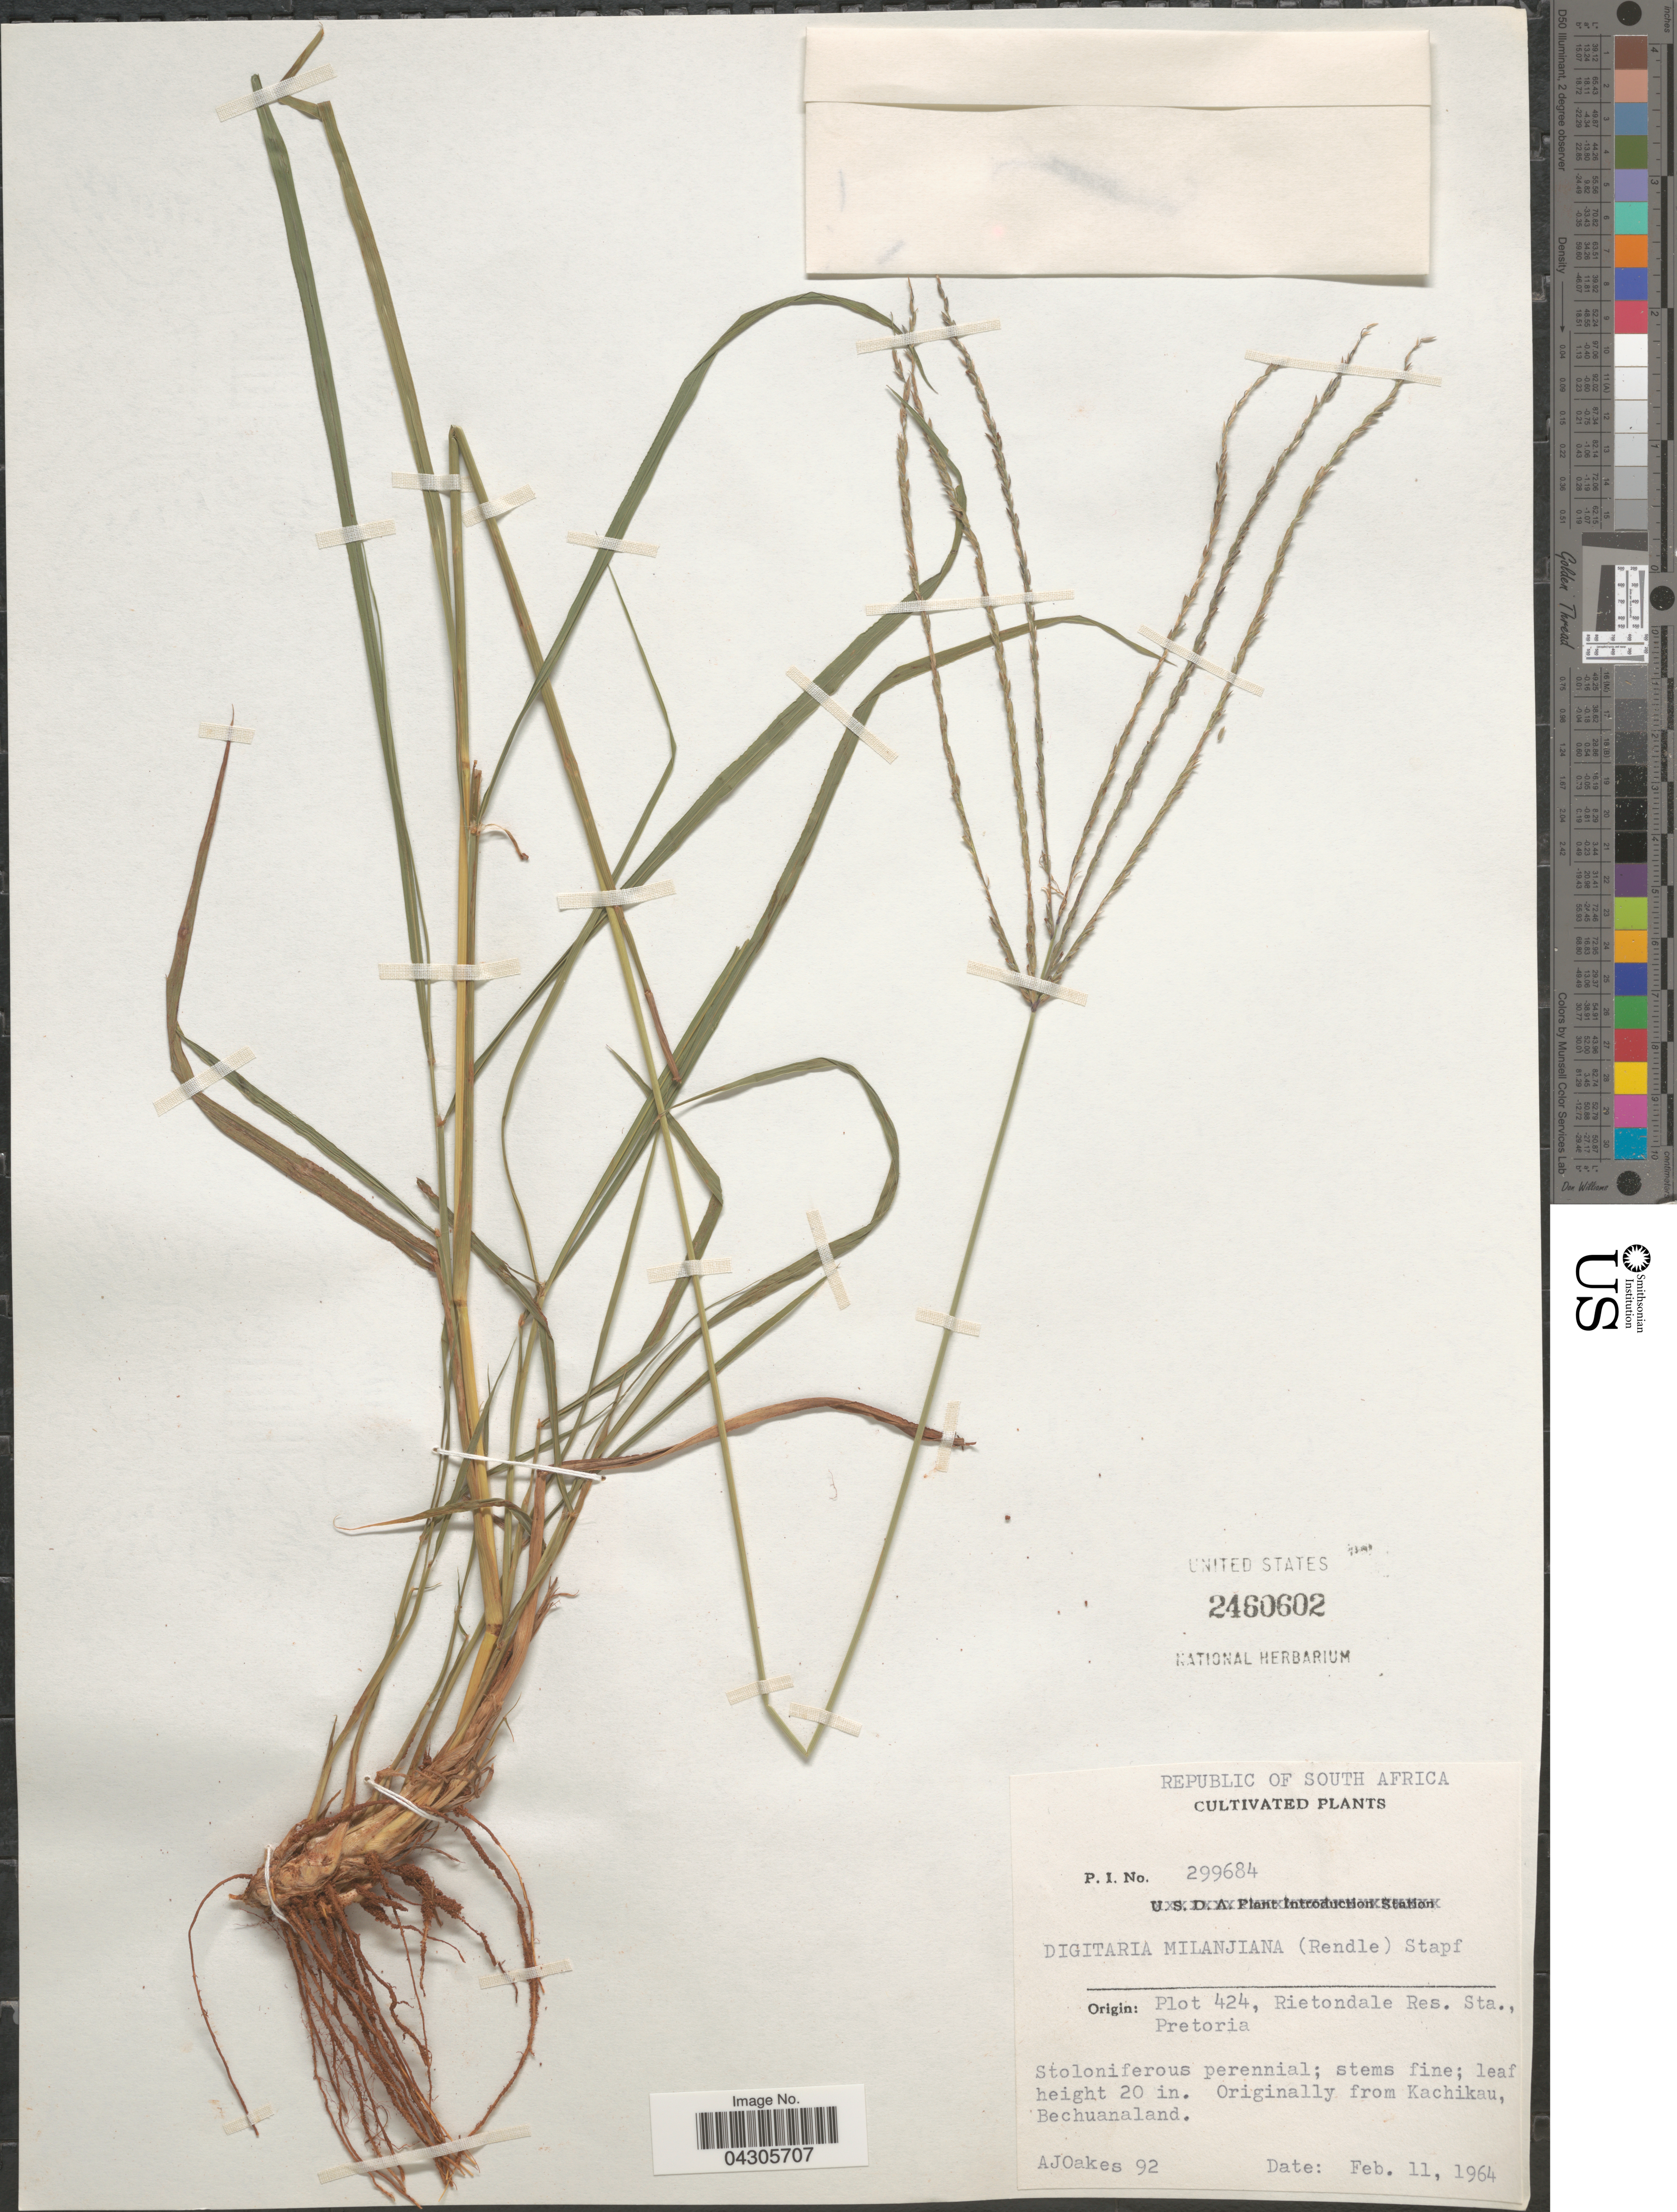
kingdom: Plantae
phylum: Tracheophyta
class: Liliopsida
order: Poales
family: Poaceae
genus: Digitaria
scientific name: Digitaria milanjiana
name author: (Rendle) Stapf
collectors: A. Oakes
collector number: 92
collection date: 1964-02-11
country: South Africa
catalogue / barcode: US 2460602